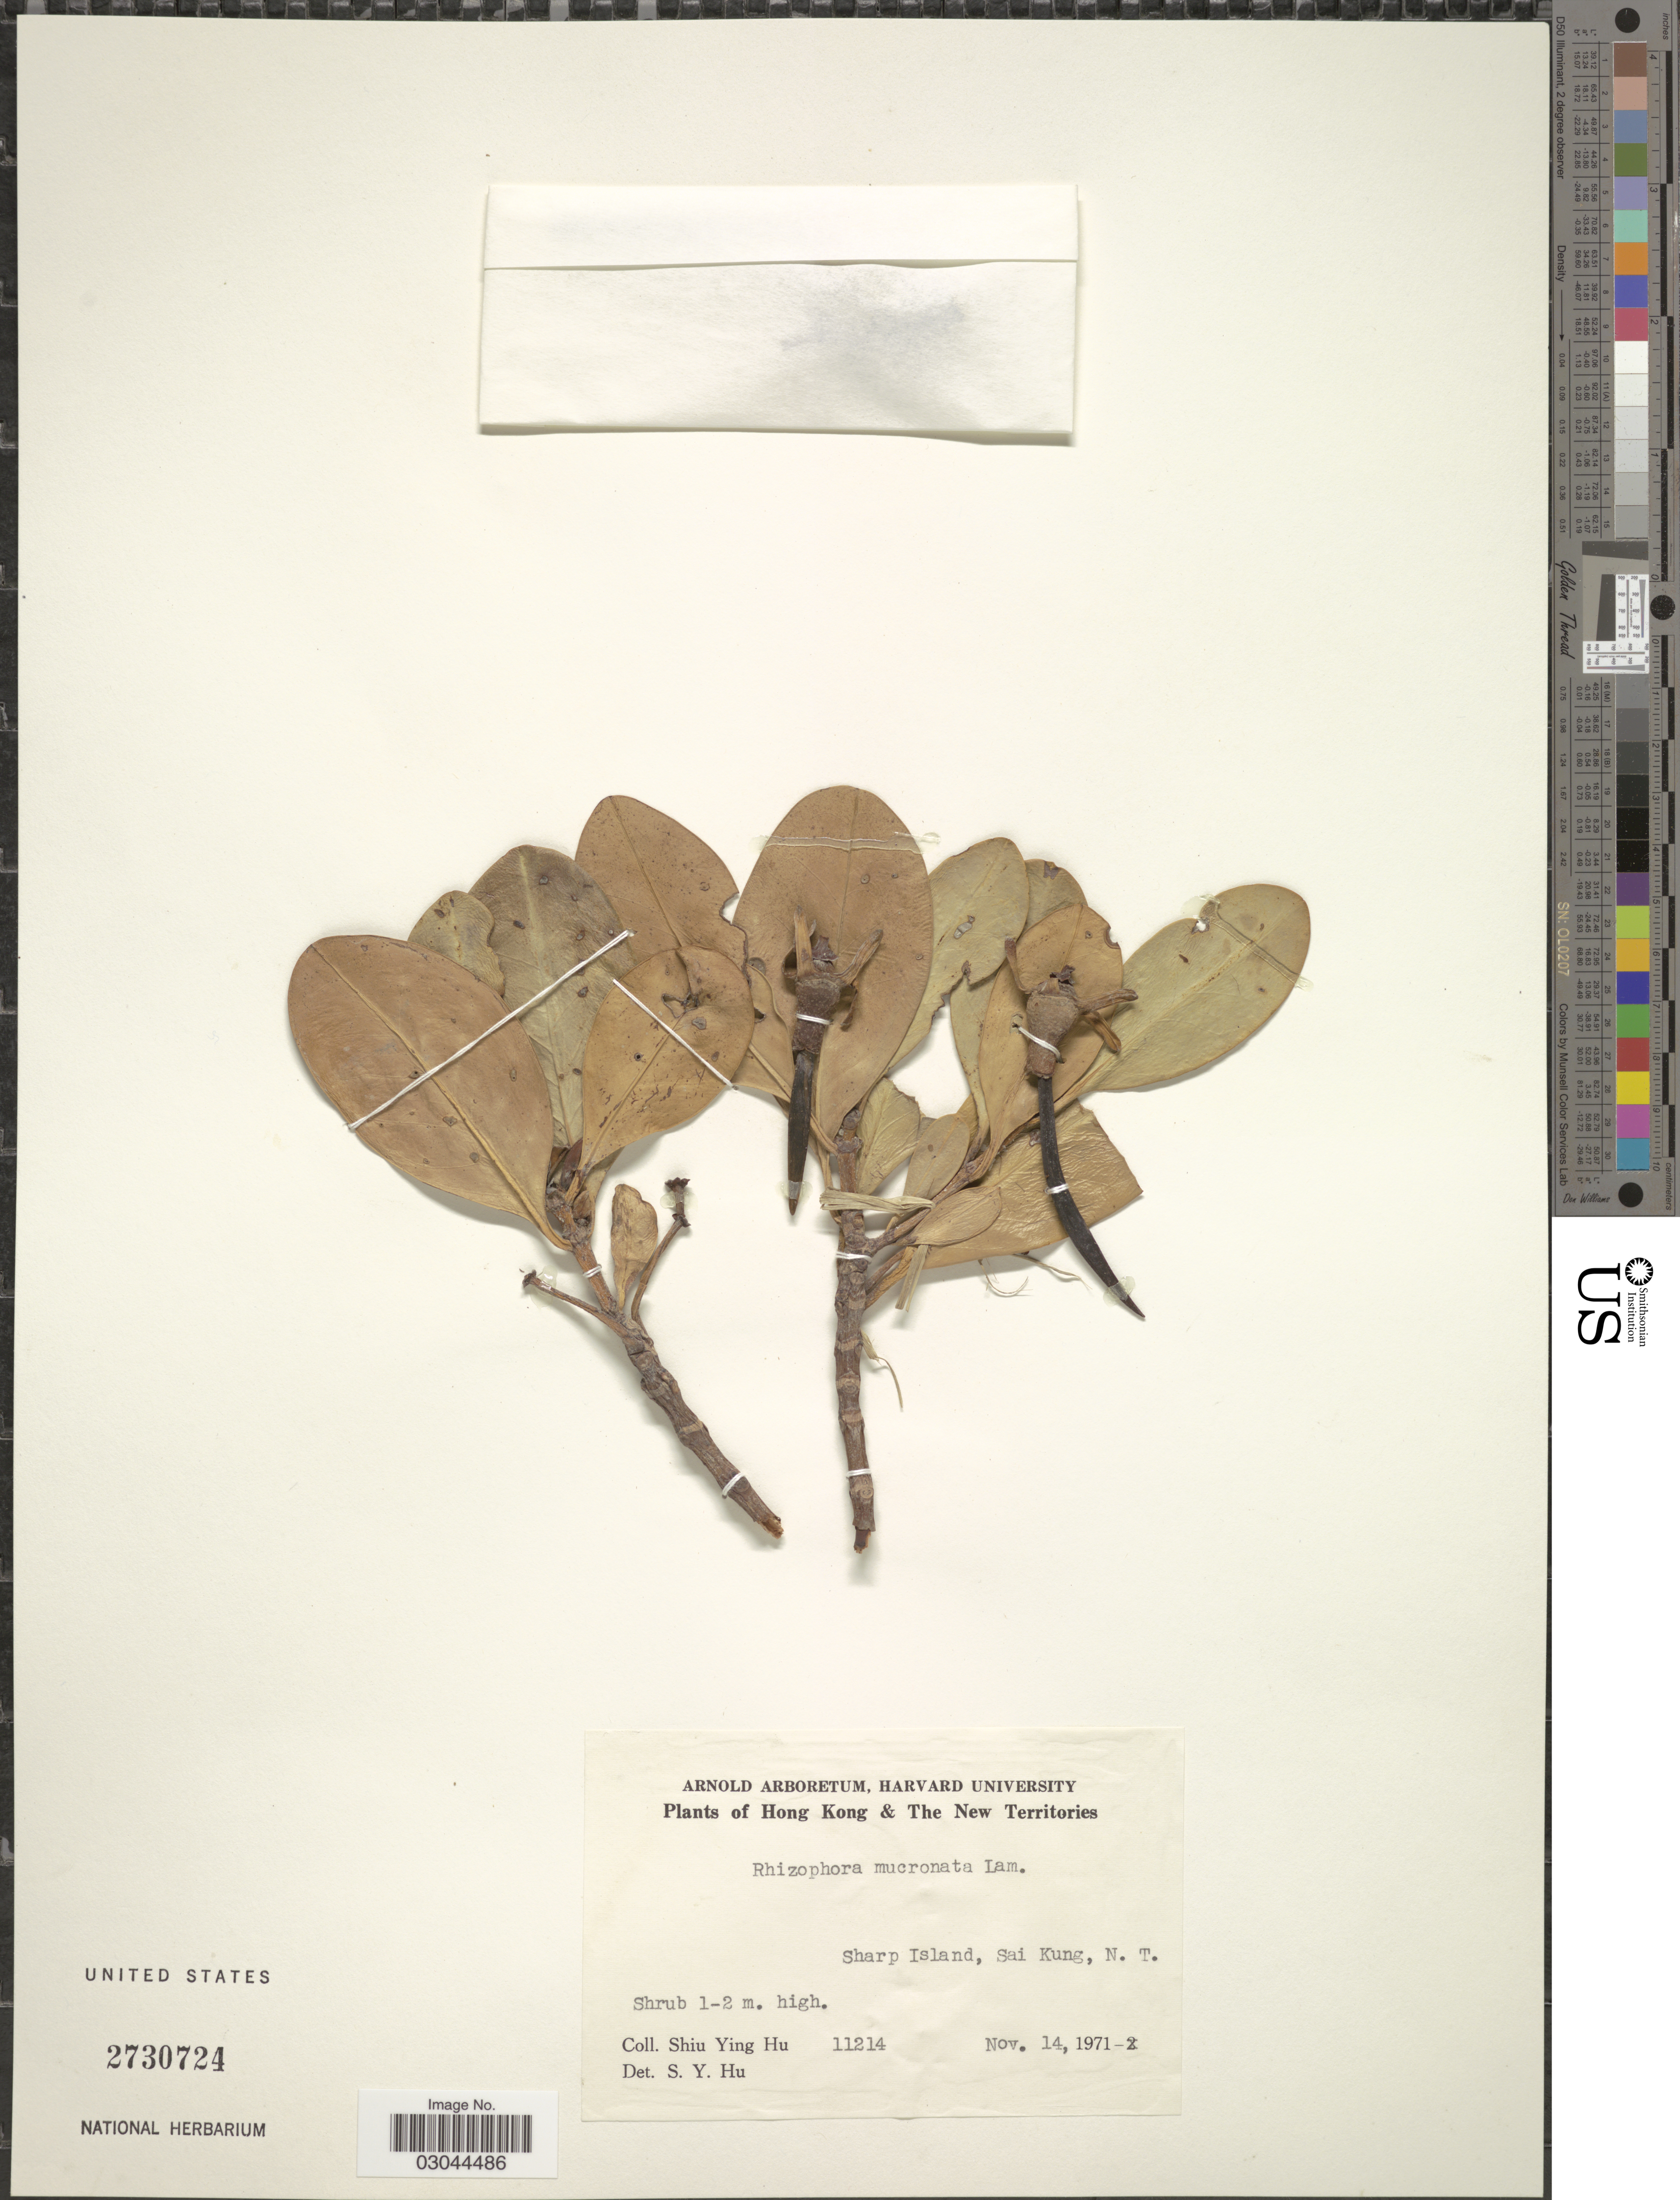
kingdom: Plantae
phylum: Tracheophyta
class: Magnoliopsida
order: Malpighiales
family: Rhizophoraceae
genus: Rhizophora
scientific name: Rhizophora mucronata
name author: Lam.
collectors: S. Y. Hu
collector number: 11214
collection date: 1971-11-14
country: China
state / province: Hong Kong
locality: Hong Kong & The New Territories. Sharp Island, Sai Kung, N. T.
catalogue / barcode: US 2730724